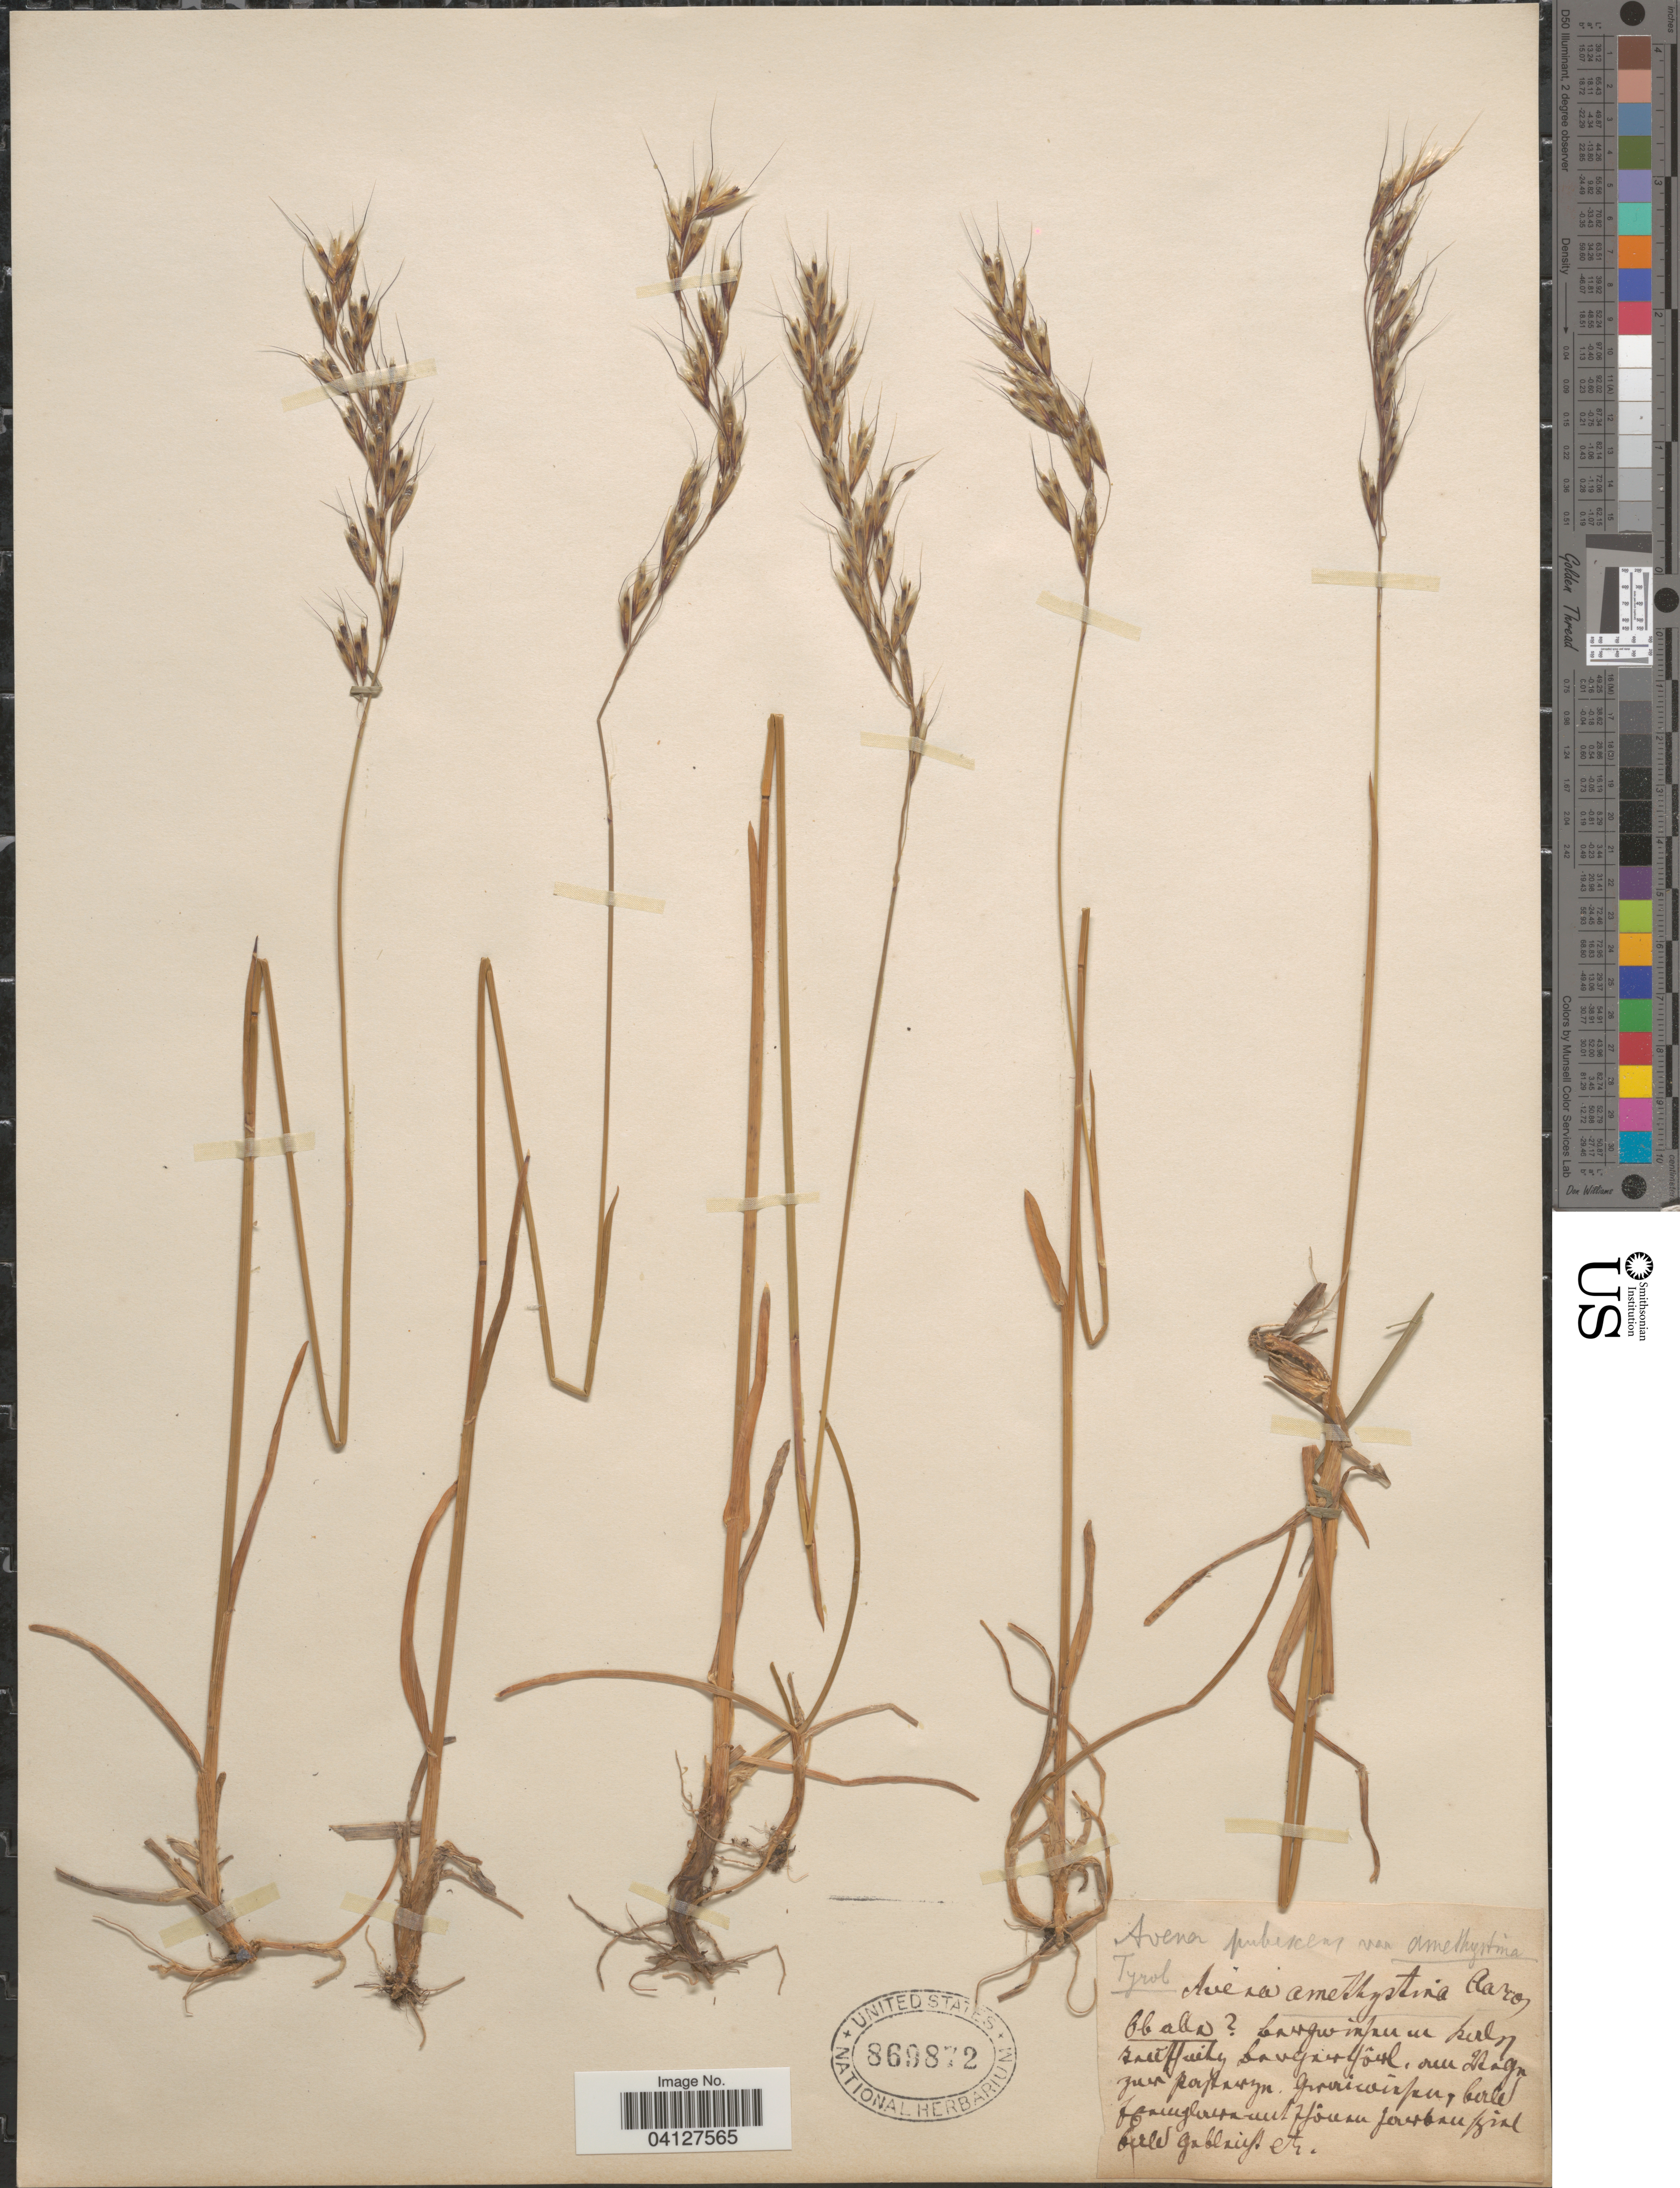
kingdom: Plantae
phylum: Tracheophyta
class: Liliopsida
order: Poales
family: Poaceae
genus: Avena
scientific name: Avena pubescens var. amethystina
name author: (DC.) Facchini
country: Austria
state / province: Tirol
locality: Tyrol.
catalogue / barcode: US 869872